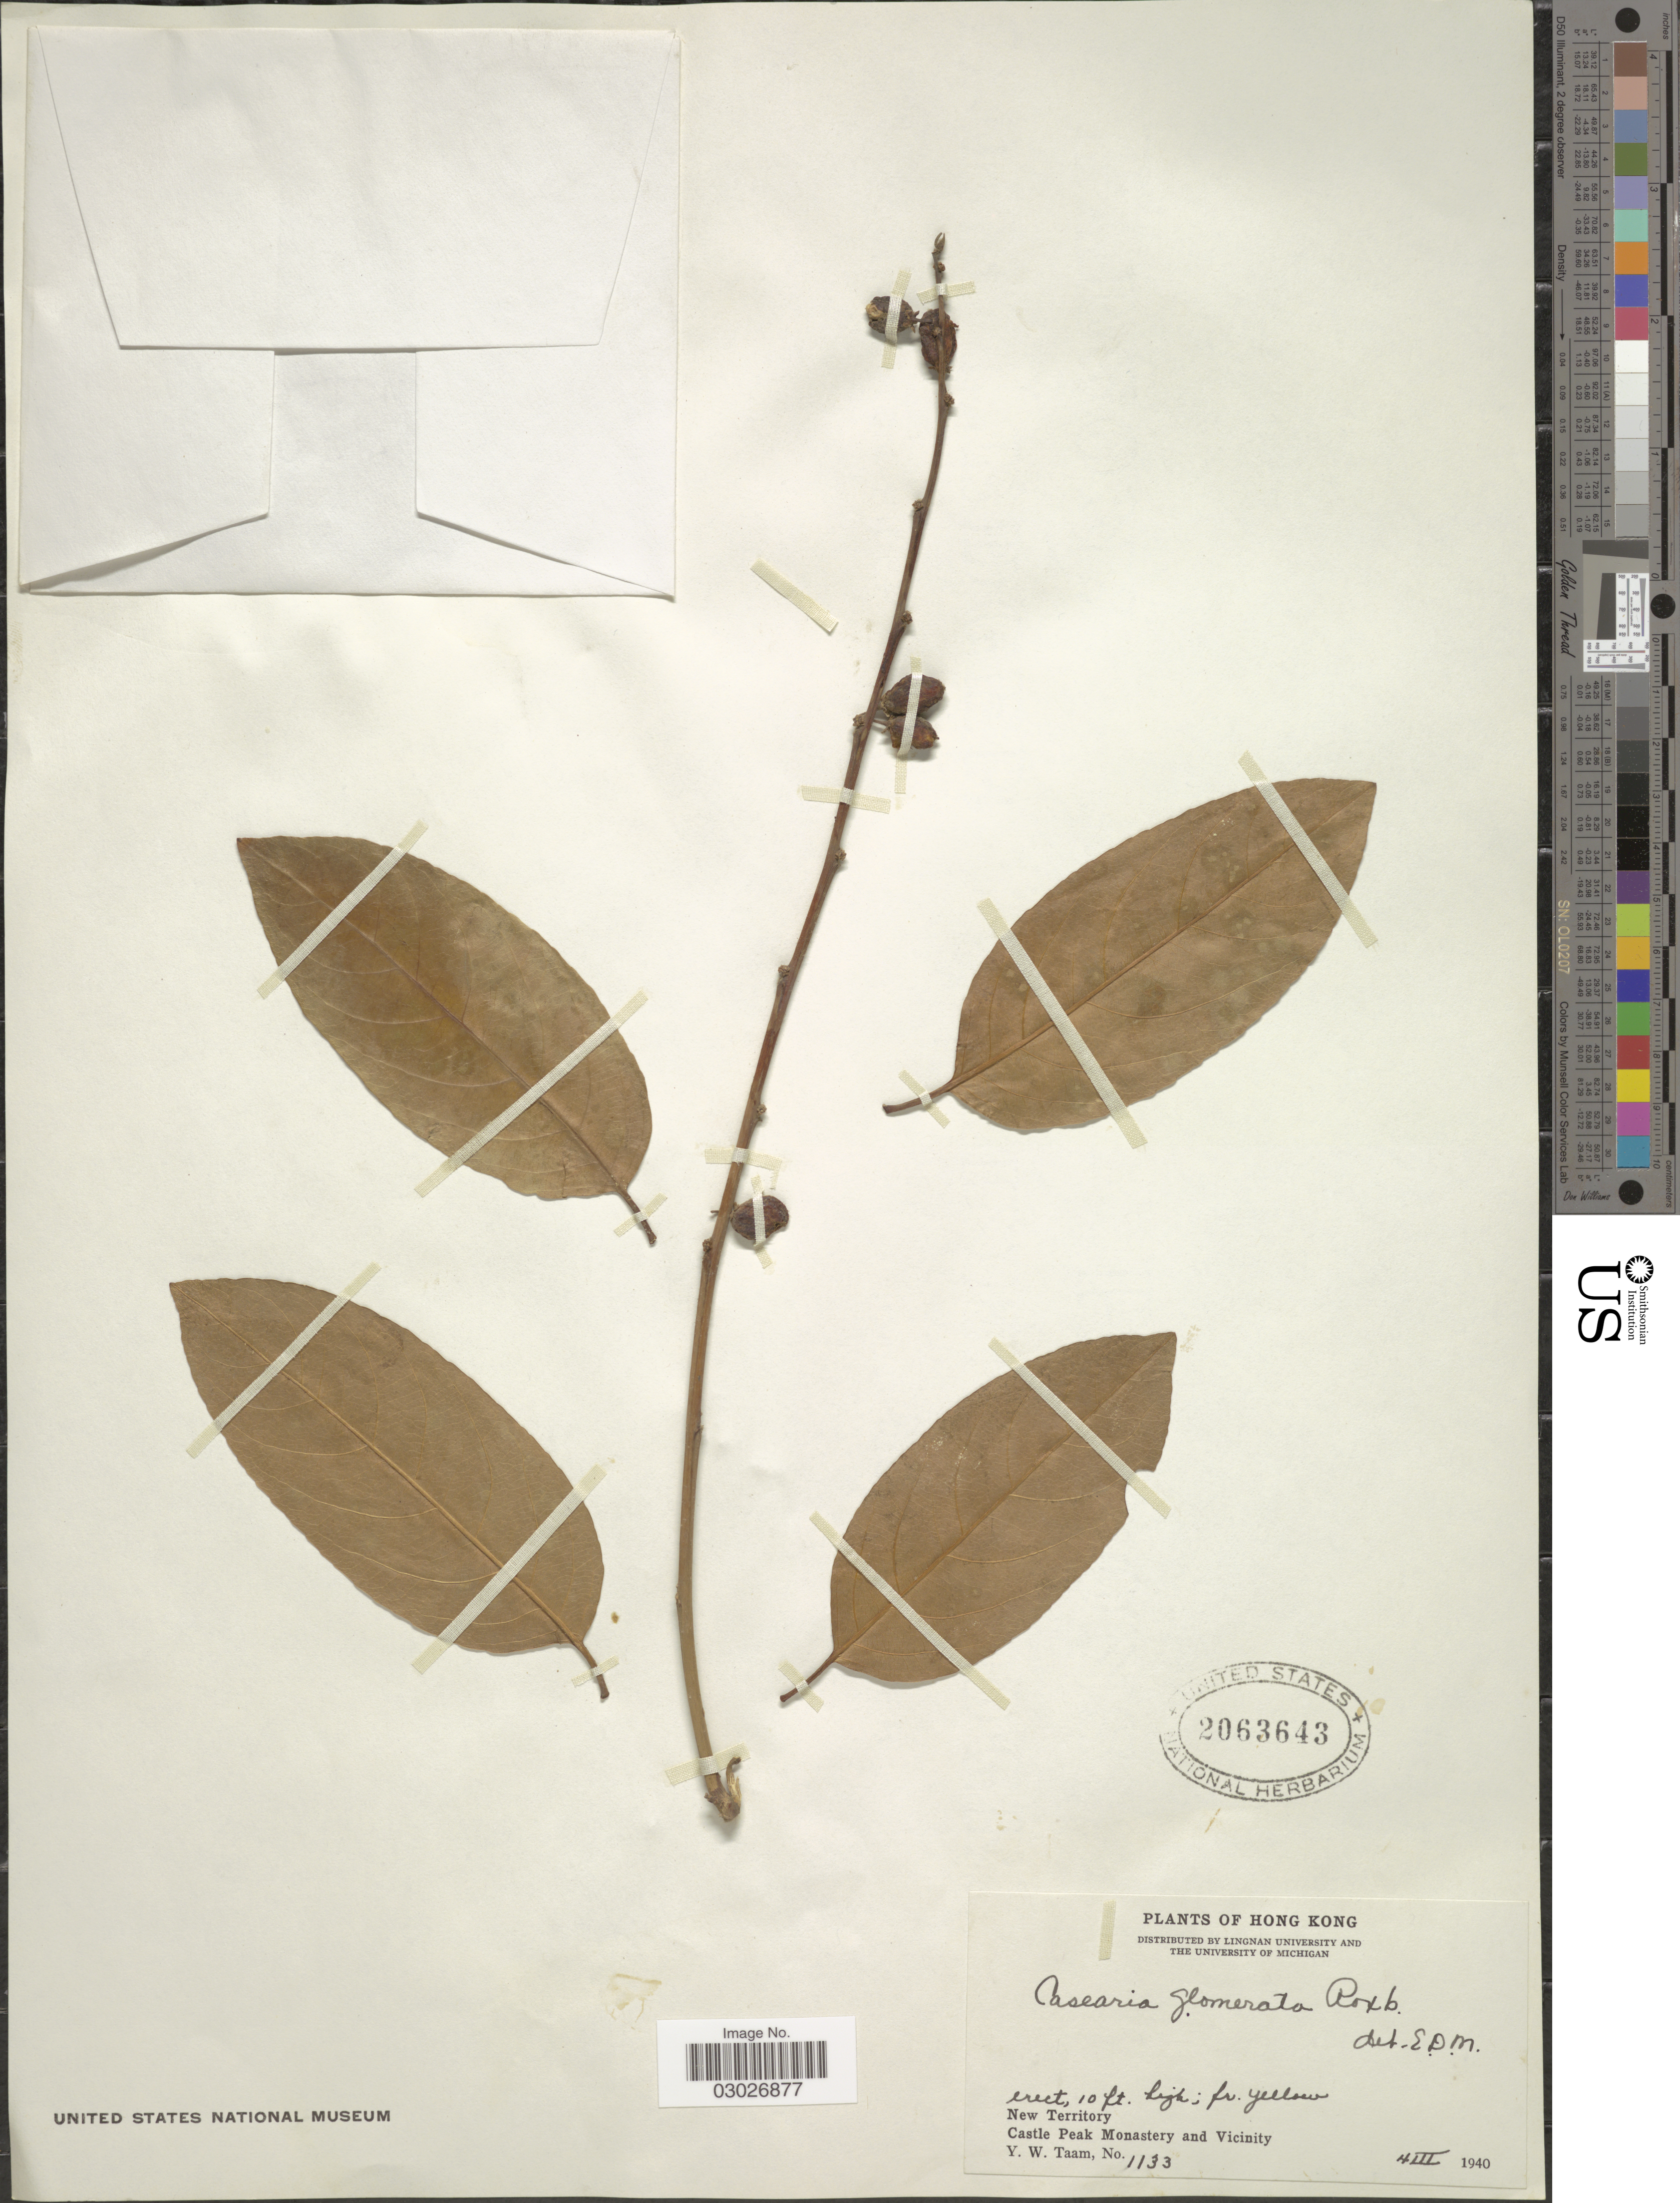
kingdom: Plantae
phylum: Tracheophyta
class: Magnoliopsida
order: Malpighiales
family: Salicaceae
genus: Casearia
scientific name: Casearia glomerata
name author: Roxb.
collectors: Y. W. Taam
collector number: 1133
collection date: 1940-03-04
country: China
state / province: Hong Kong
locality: New Territory. Castle Peak Monastery and Vicinity.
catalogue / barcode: US 2063643